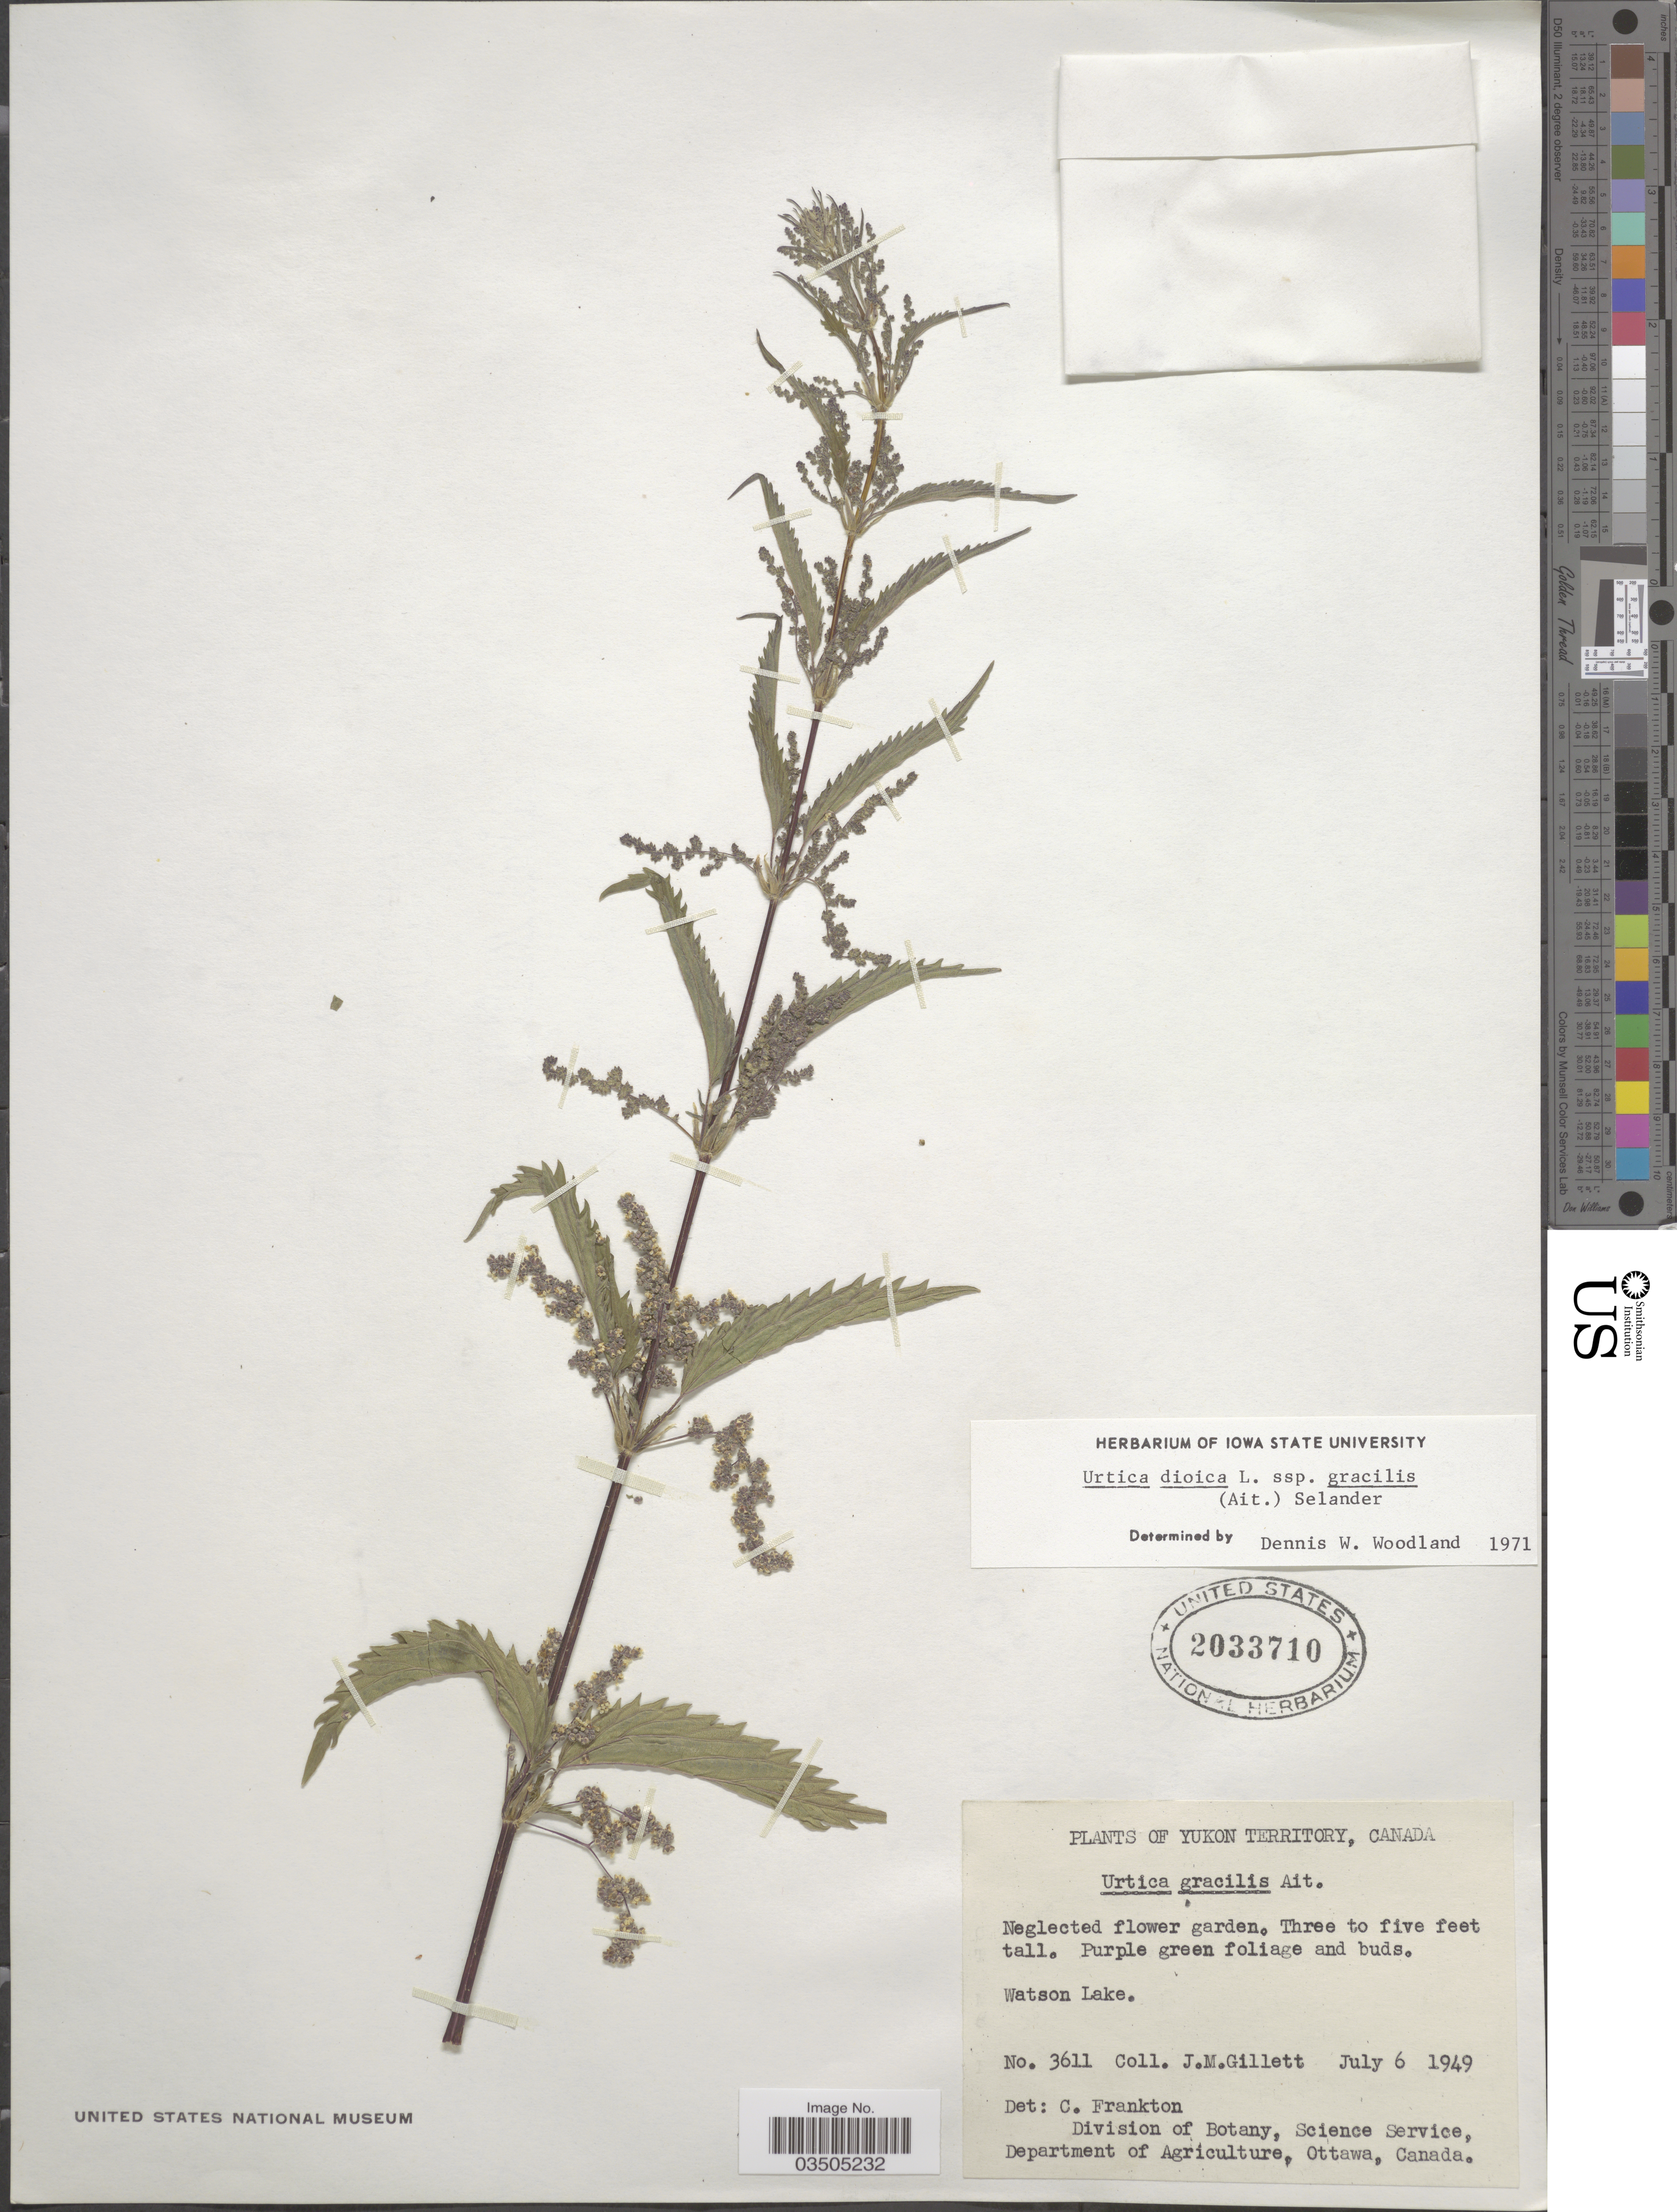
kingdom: Plantae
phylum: Tracheophyta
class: Magnoliopsida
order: Rosales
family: Urticaceae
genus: Urtica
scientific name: Urtica dioica subsp. gracilis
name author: L.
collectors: J. M. Gillett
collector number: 3611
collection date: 1949-07-06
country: Canada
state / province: Yukon Territory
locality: Watson Lake.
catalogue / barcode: US 2033710